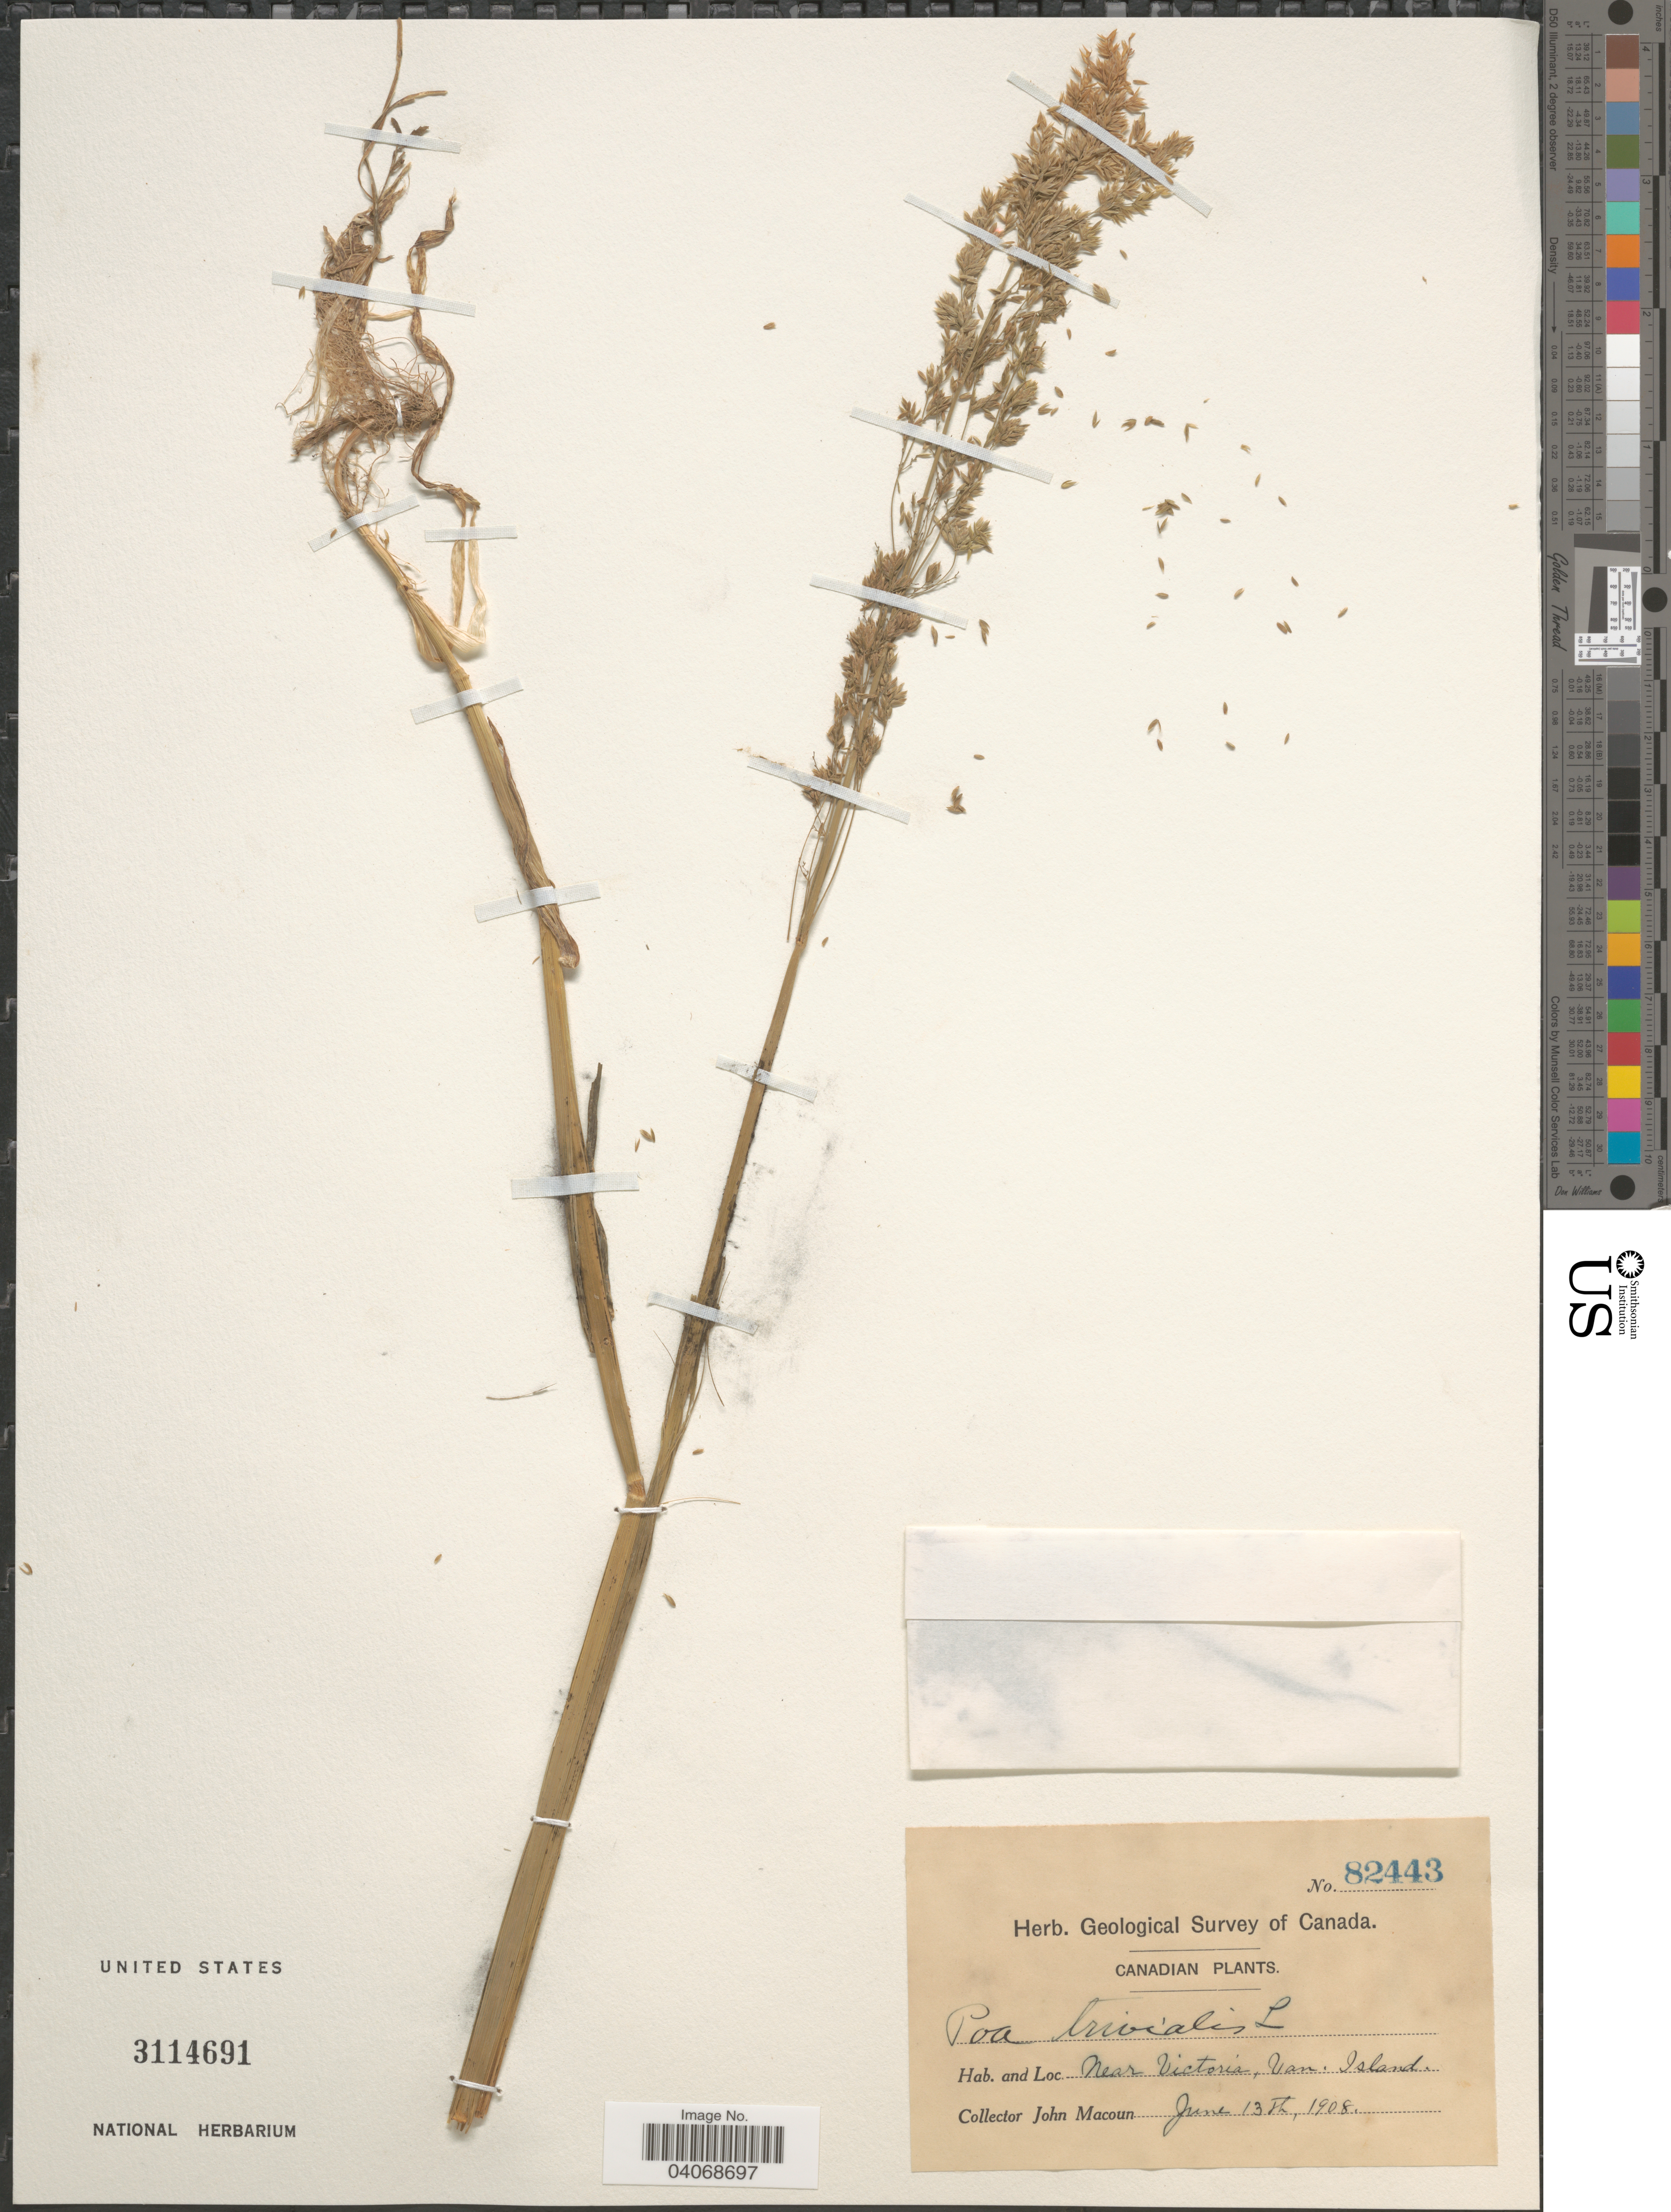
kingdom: Plantae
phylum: Tracheophyta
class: Liliopsida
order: Poales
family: Poaceae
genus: Poa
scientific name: Poa trivialis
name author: L.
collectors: J. Macoun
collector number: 92443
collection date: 1908-06-13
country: Canada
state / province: British Columbia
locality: Herb. Geological Survey of Canada. Near Victoria, Van. Island.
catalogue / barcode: US 3114691